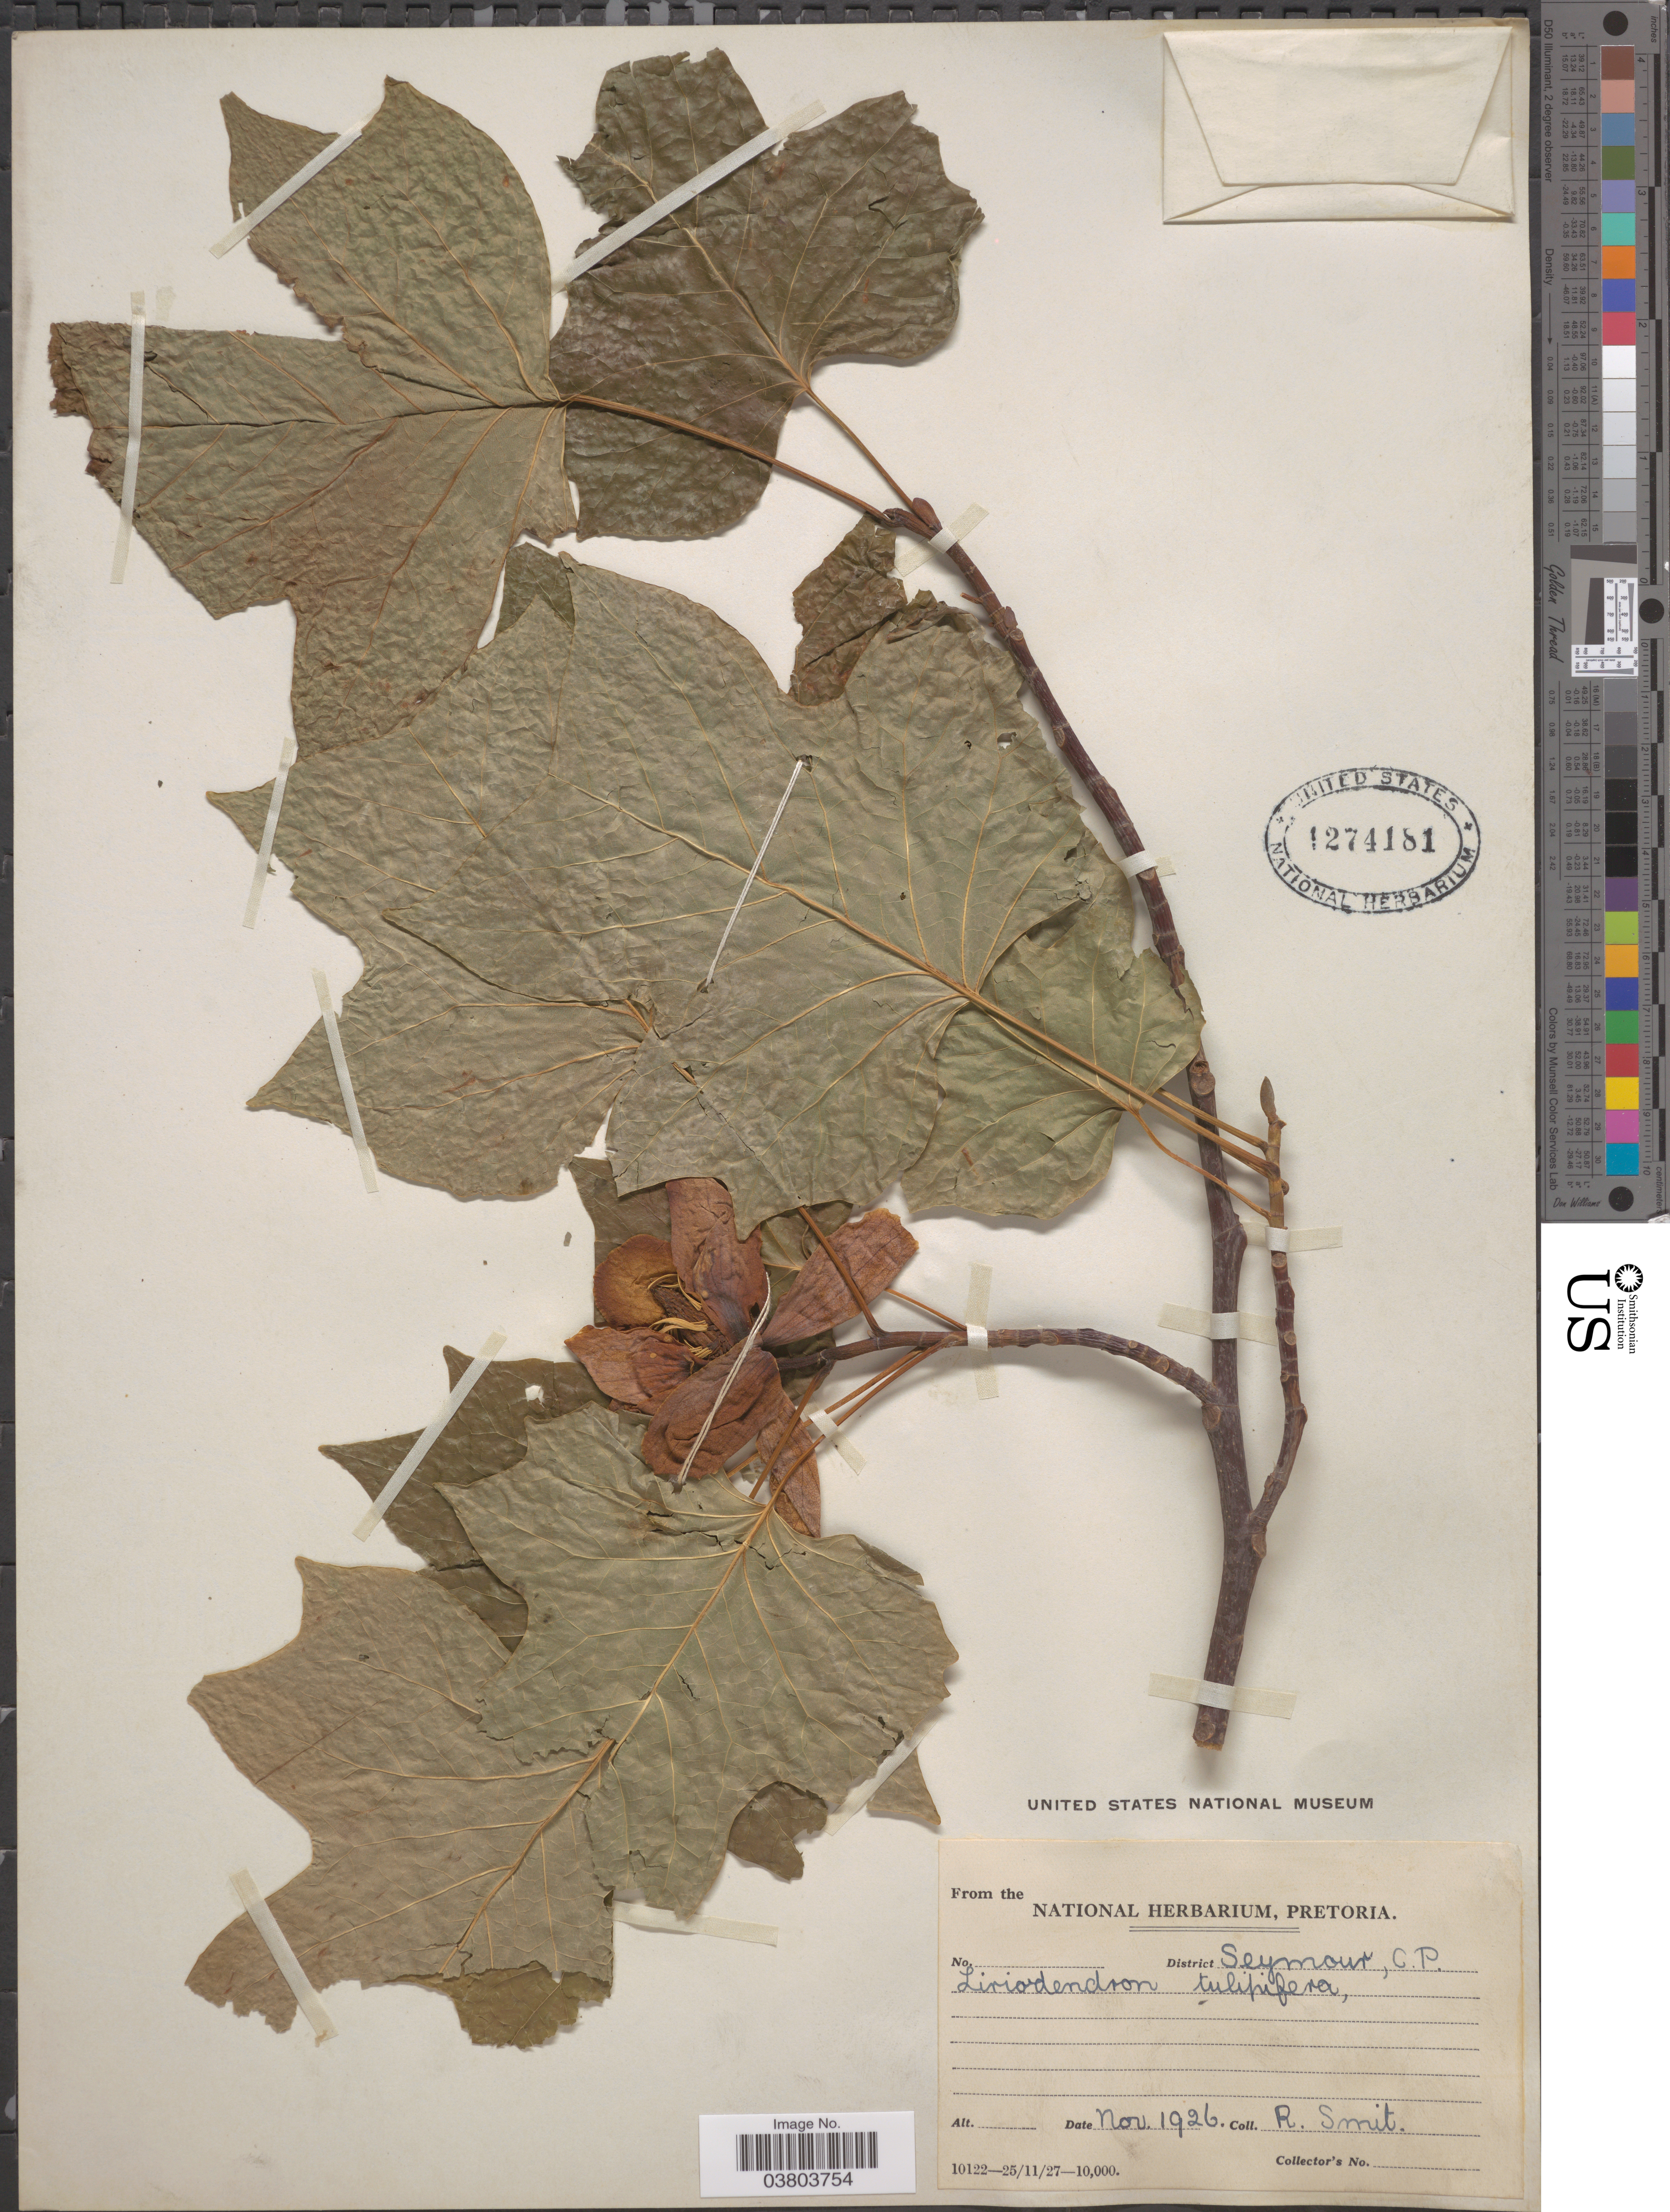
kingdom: Plantae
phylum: Tracheophyta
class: Magnoliopsida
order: Magnoliales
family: Magnoliaceae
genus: Liriodendron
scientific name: Liriodendron tulipifera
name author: L.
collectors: R. Smit.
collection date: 1926-11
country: South Africa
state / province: Eastern Cape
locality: District Seymour, C. P.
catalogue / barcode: US 1274181